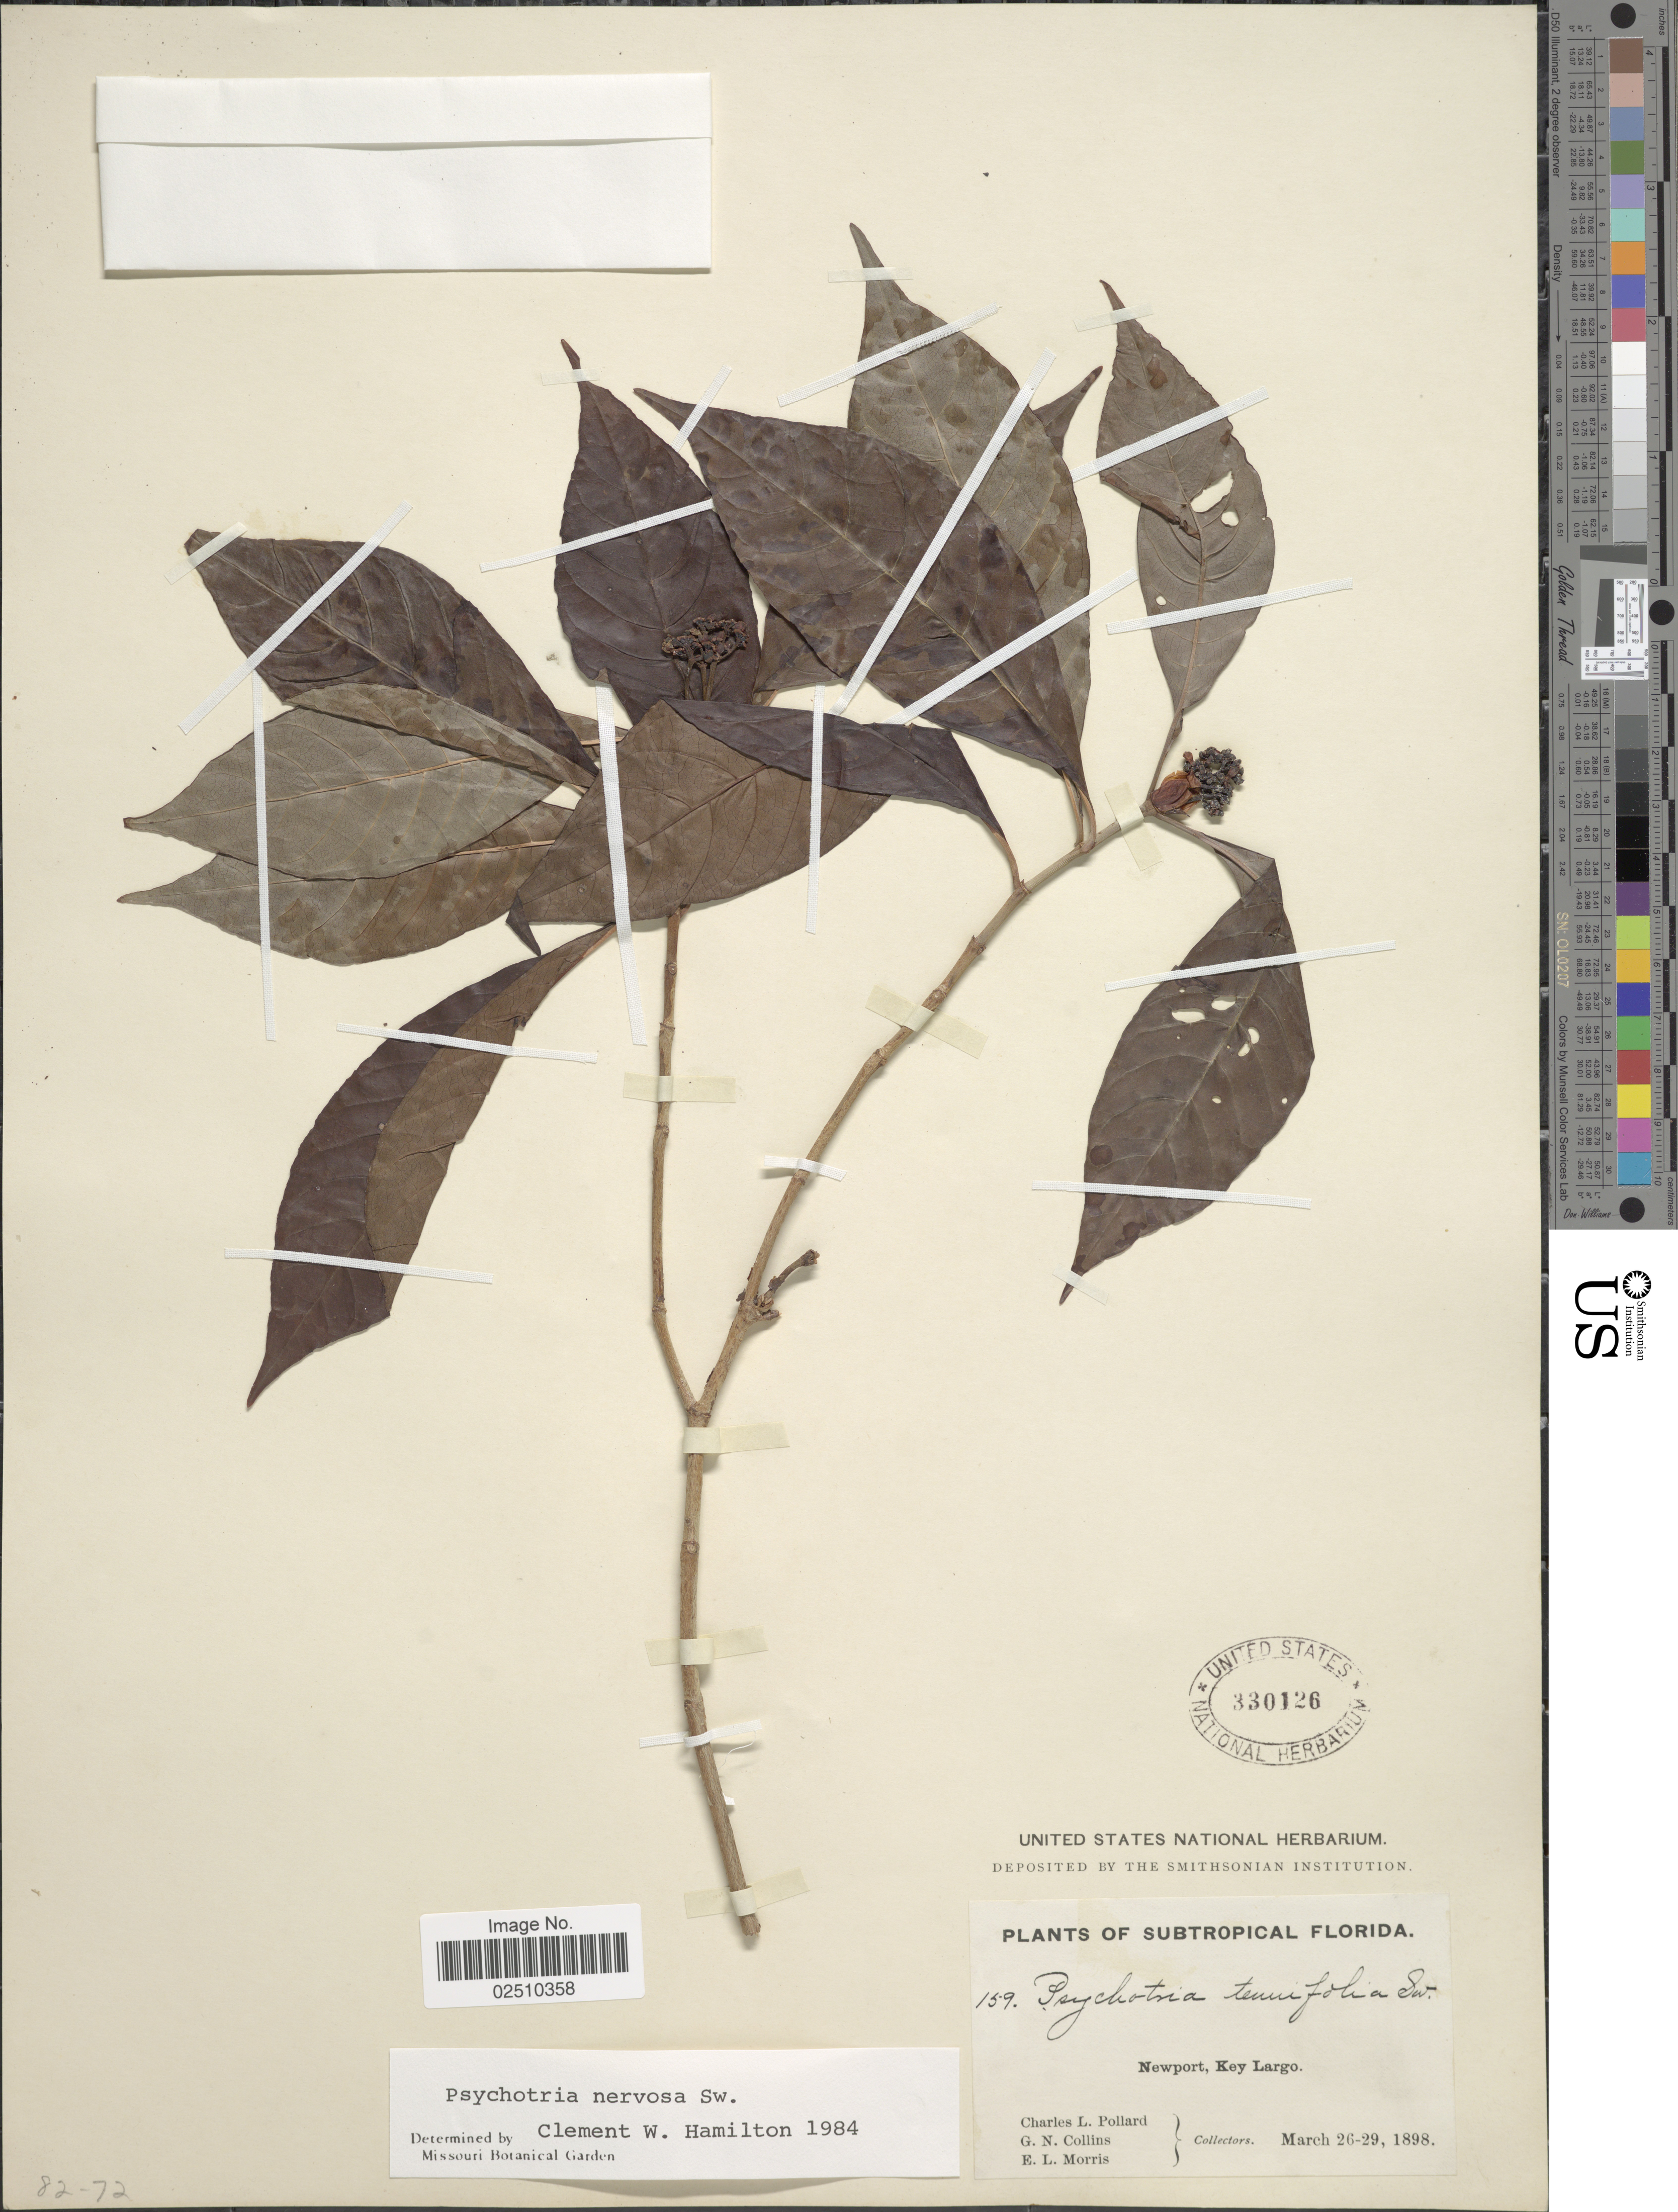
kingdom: Plantae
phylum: Tracheophyta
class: Magnoliopsida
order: Gentianales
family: Rubiaceae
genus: Psychotria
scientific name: Psychotria nervosa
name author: Sw.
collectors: C. L. Pollard, G. Collins & E. Morris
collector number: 159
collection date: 1898-03-26/1898-03-29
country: United States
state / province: Florida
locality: Subtropical Florida, Newport, Key Largo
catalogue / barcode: US 330126